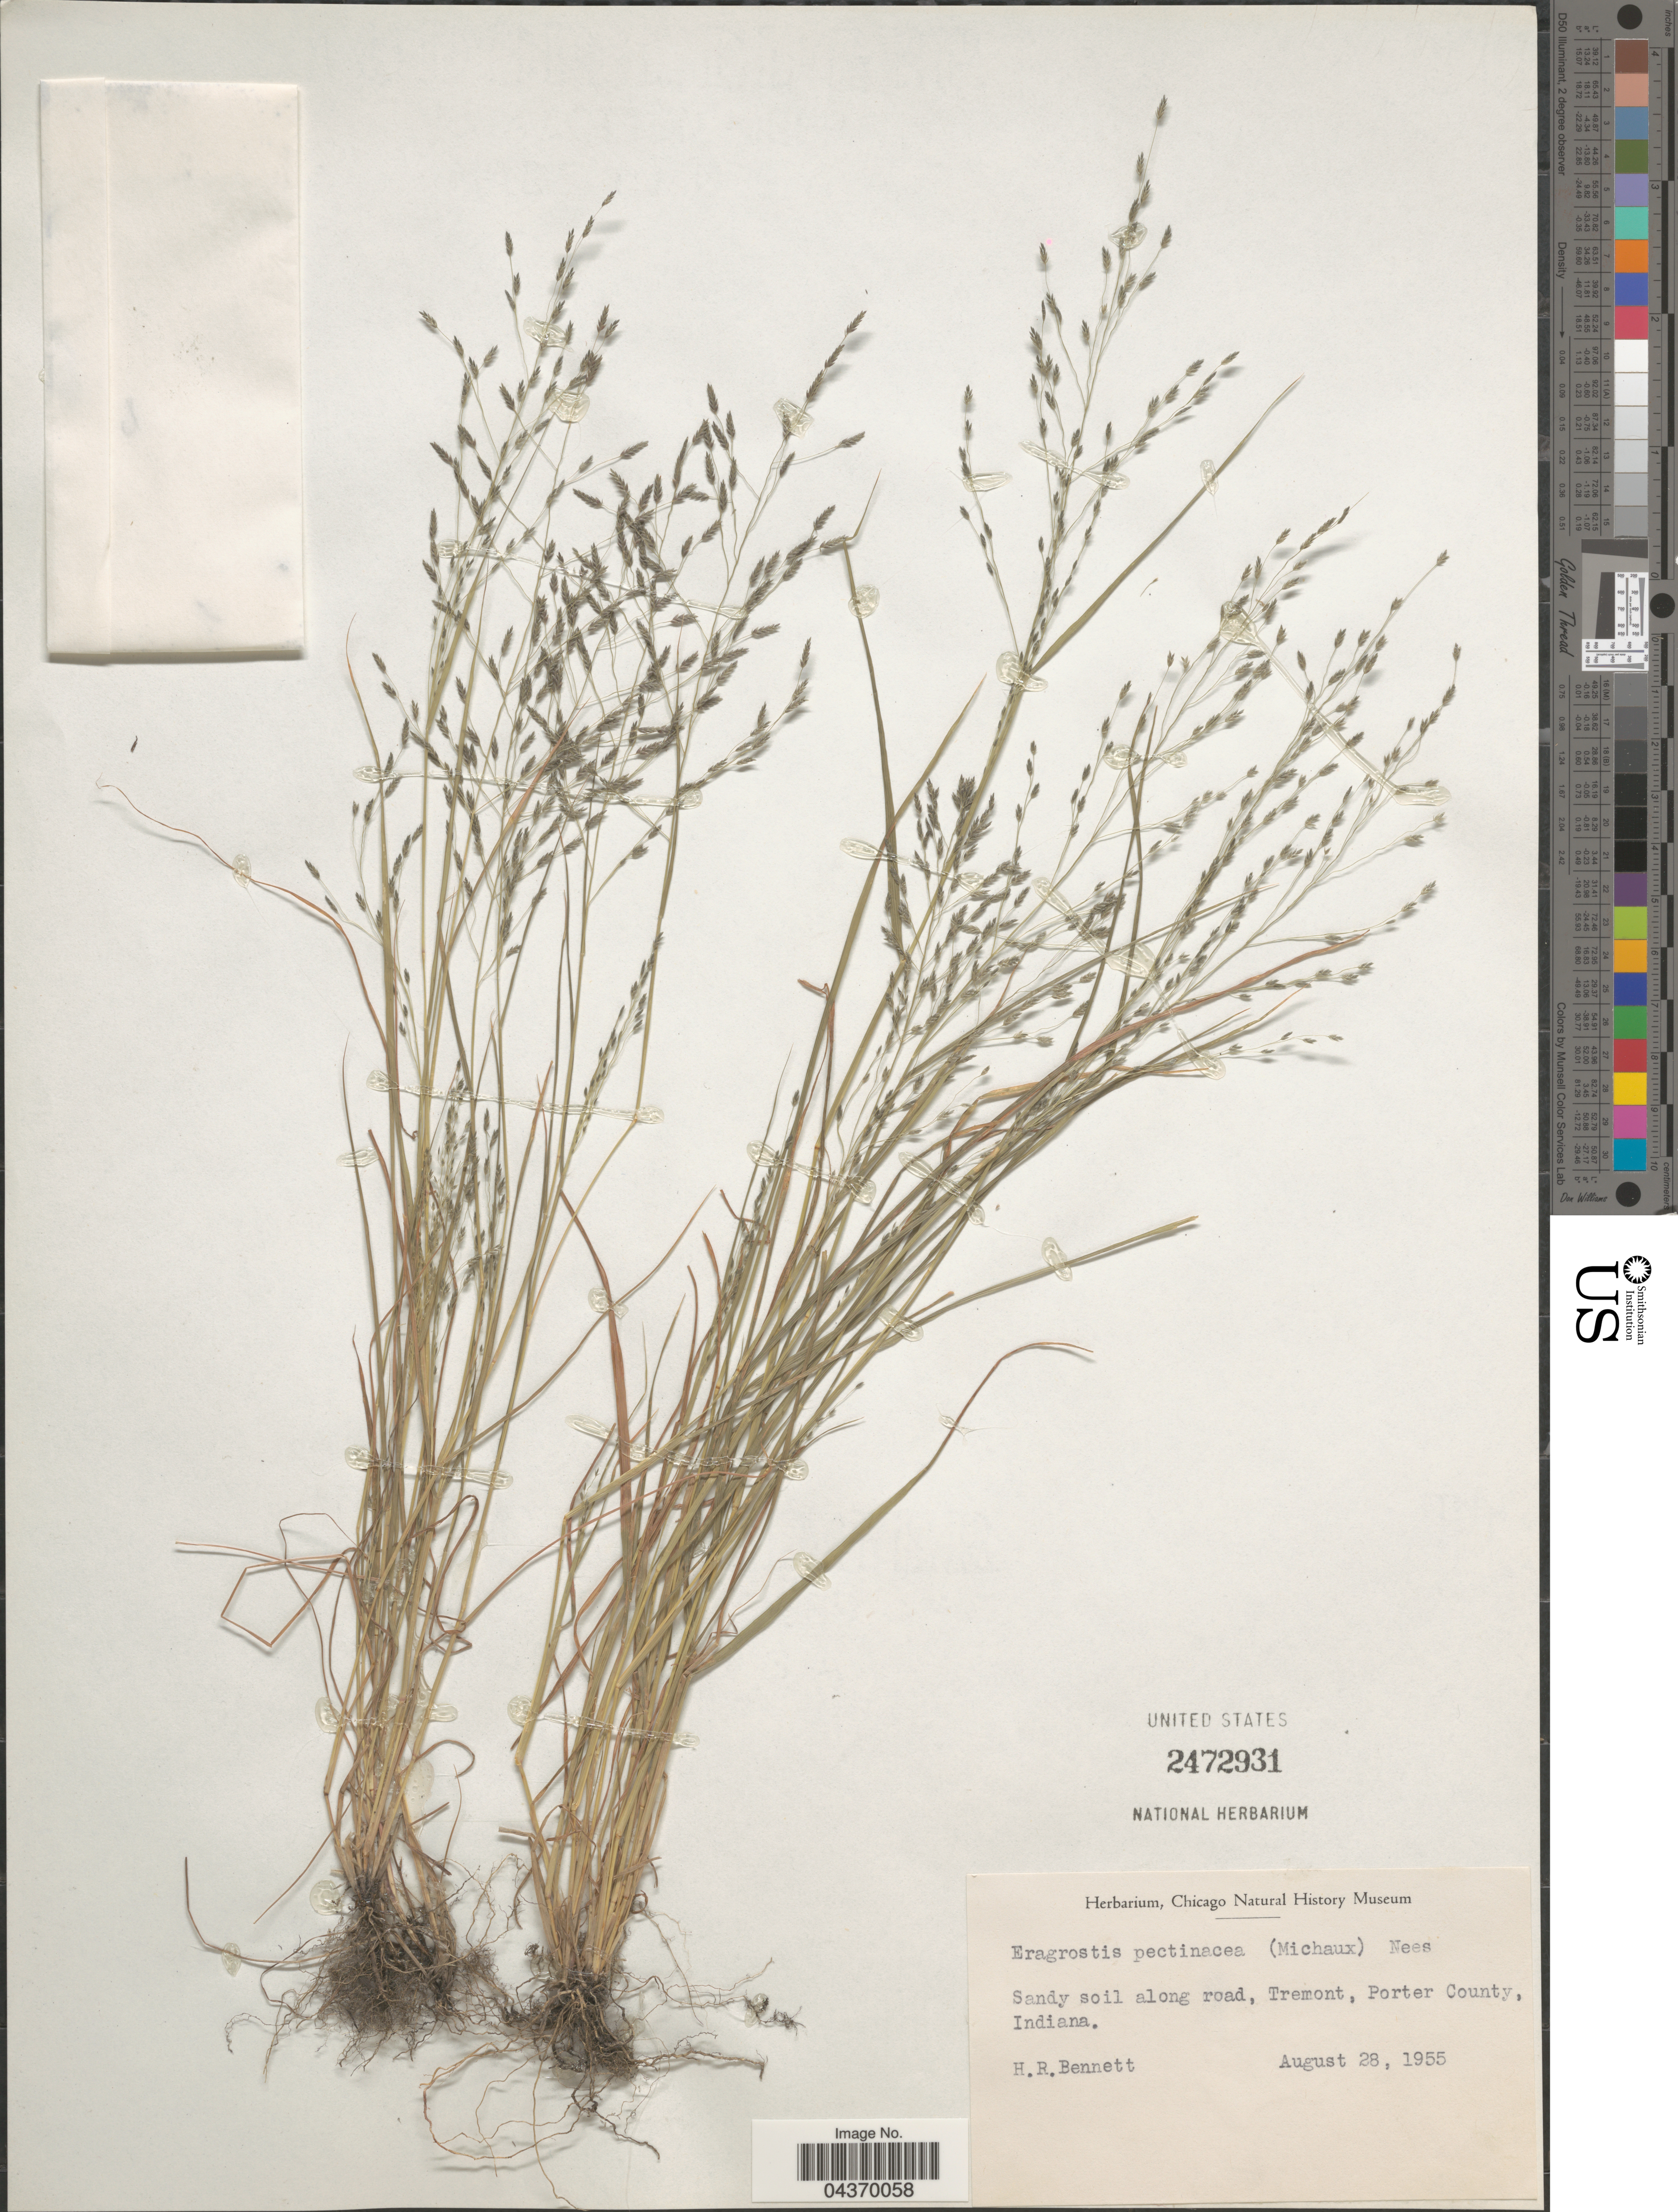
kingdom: Plantae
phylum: Tracheophyta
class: Liliopsida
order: Poales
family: Poaceae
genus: Eragrostis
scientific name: Eragrostis pectinacea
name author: (Michx.) Nees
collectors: H. R. Bennett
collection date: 1955-08-28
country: United States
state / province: Indiana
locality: Tremont, Porter County.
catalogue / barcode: US 2472931